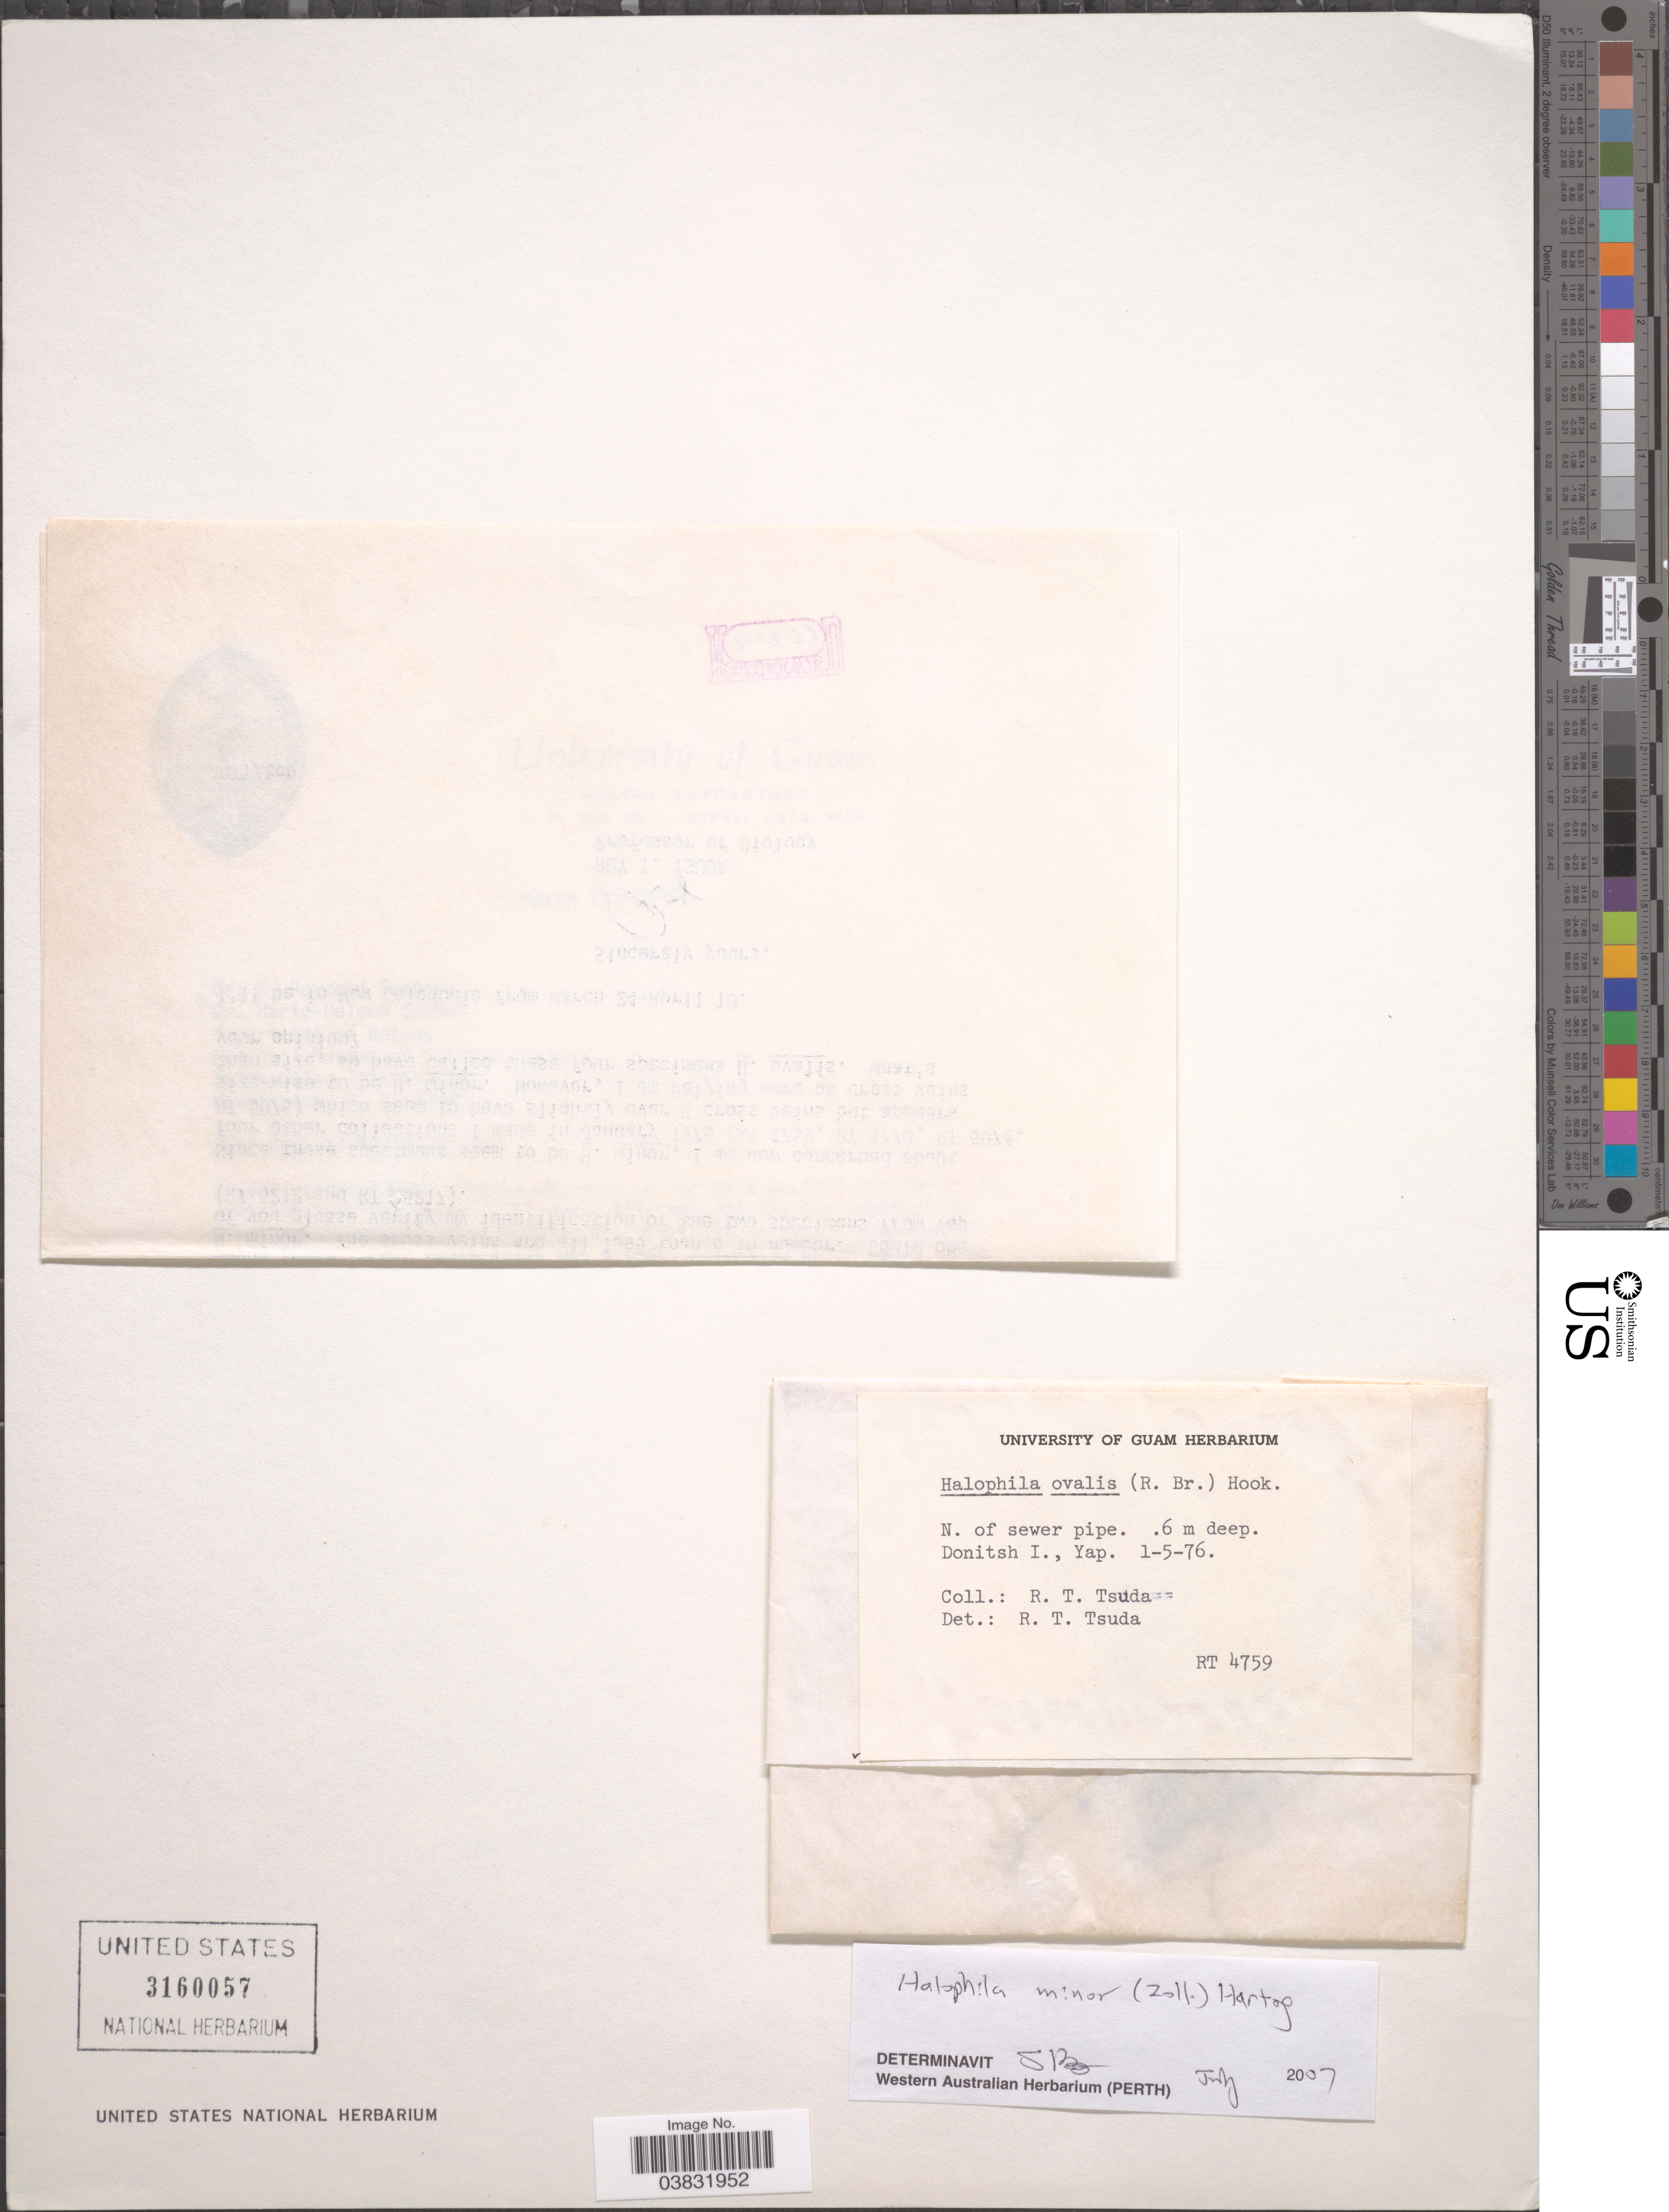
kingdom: Plantae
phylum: Tracheophyta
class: Liliopsida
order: Alismatales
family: Hydrocharitaceae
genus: Halophila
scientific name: Halophila minor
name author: (Zoll.) Hartog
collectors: R. Tsuda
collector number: RT 4759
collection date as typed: Transcribed d/m/y: 1/5/76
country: Micronesia, Federated States of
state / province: Yap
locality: N. of sewer pipe. Donitsh I.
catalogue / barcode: US 3160057